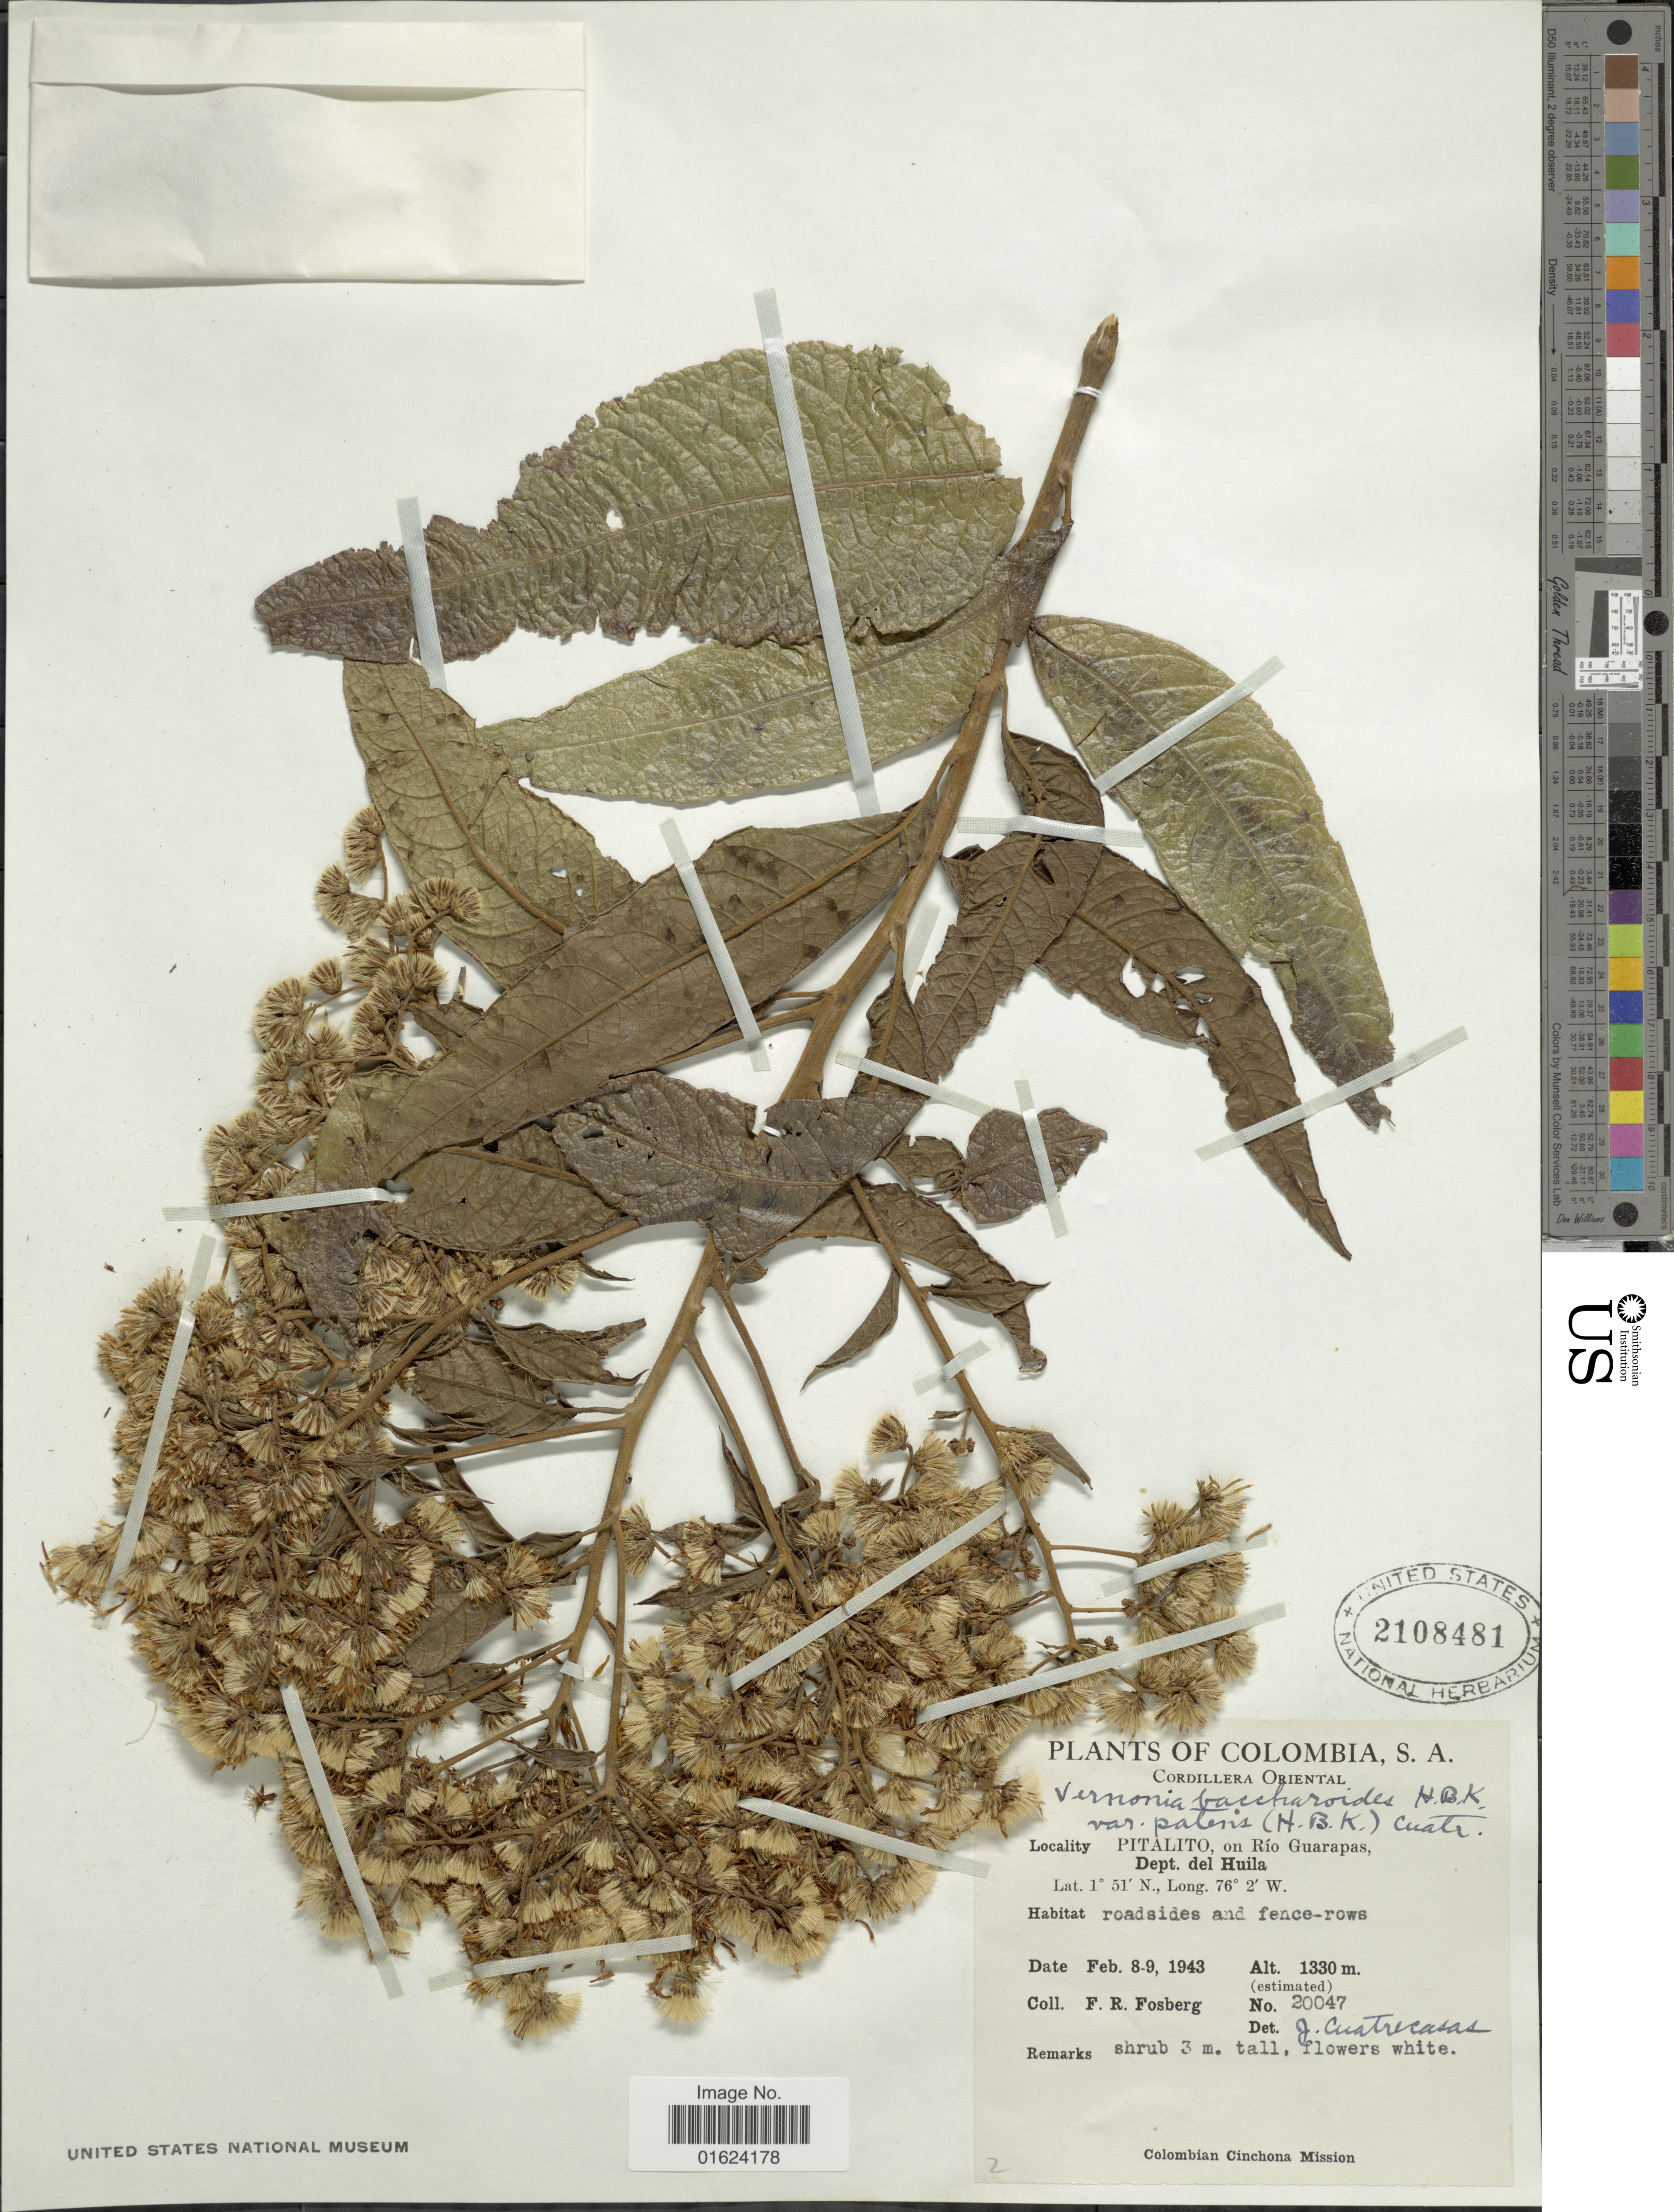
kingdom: Plantae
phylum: Tracheophyta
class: Magnoliopsida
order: Asterales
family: Asteraceae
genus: Vernonanthura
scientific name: Vernonanthura patens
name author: (Kunth) H. Rob.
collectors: F. R. Fosberg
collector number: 20047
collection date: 1943-02-08/1943-02-09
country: Colombia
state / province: Huila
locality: Pitalito, on Roo Guarapas, Dept. del Huila.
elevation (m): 1330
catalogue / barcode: US 2108481